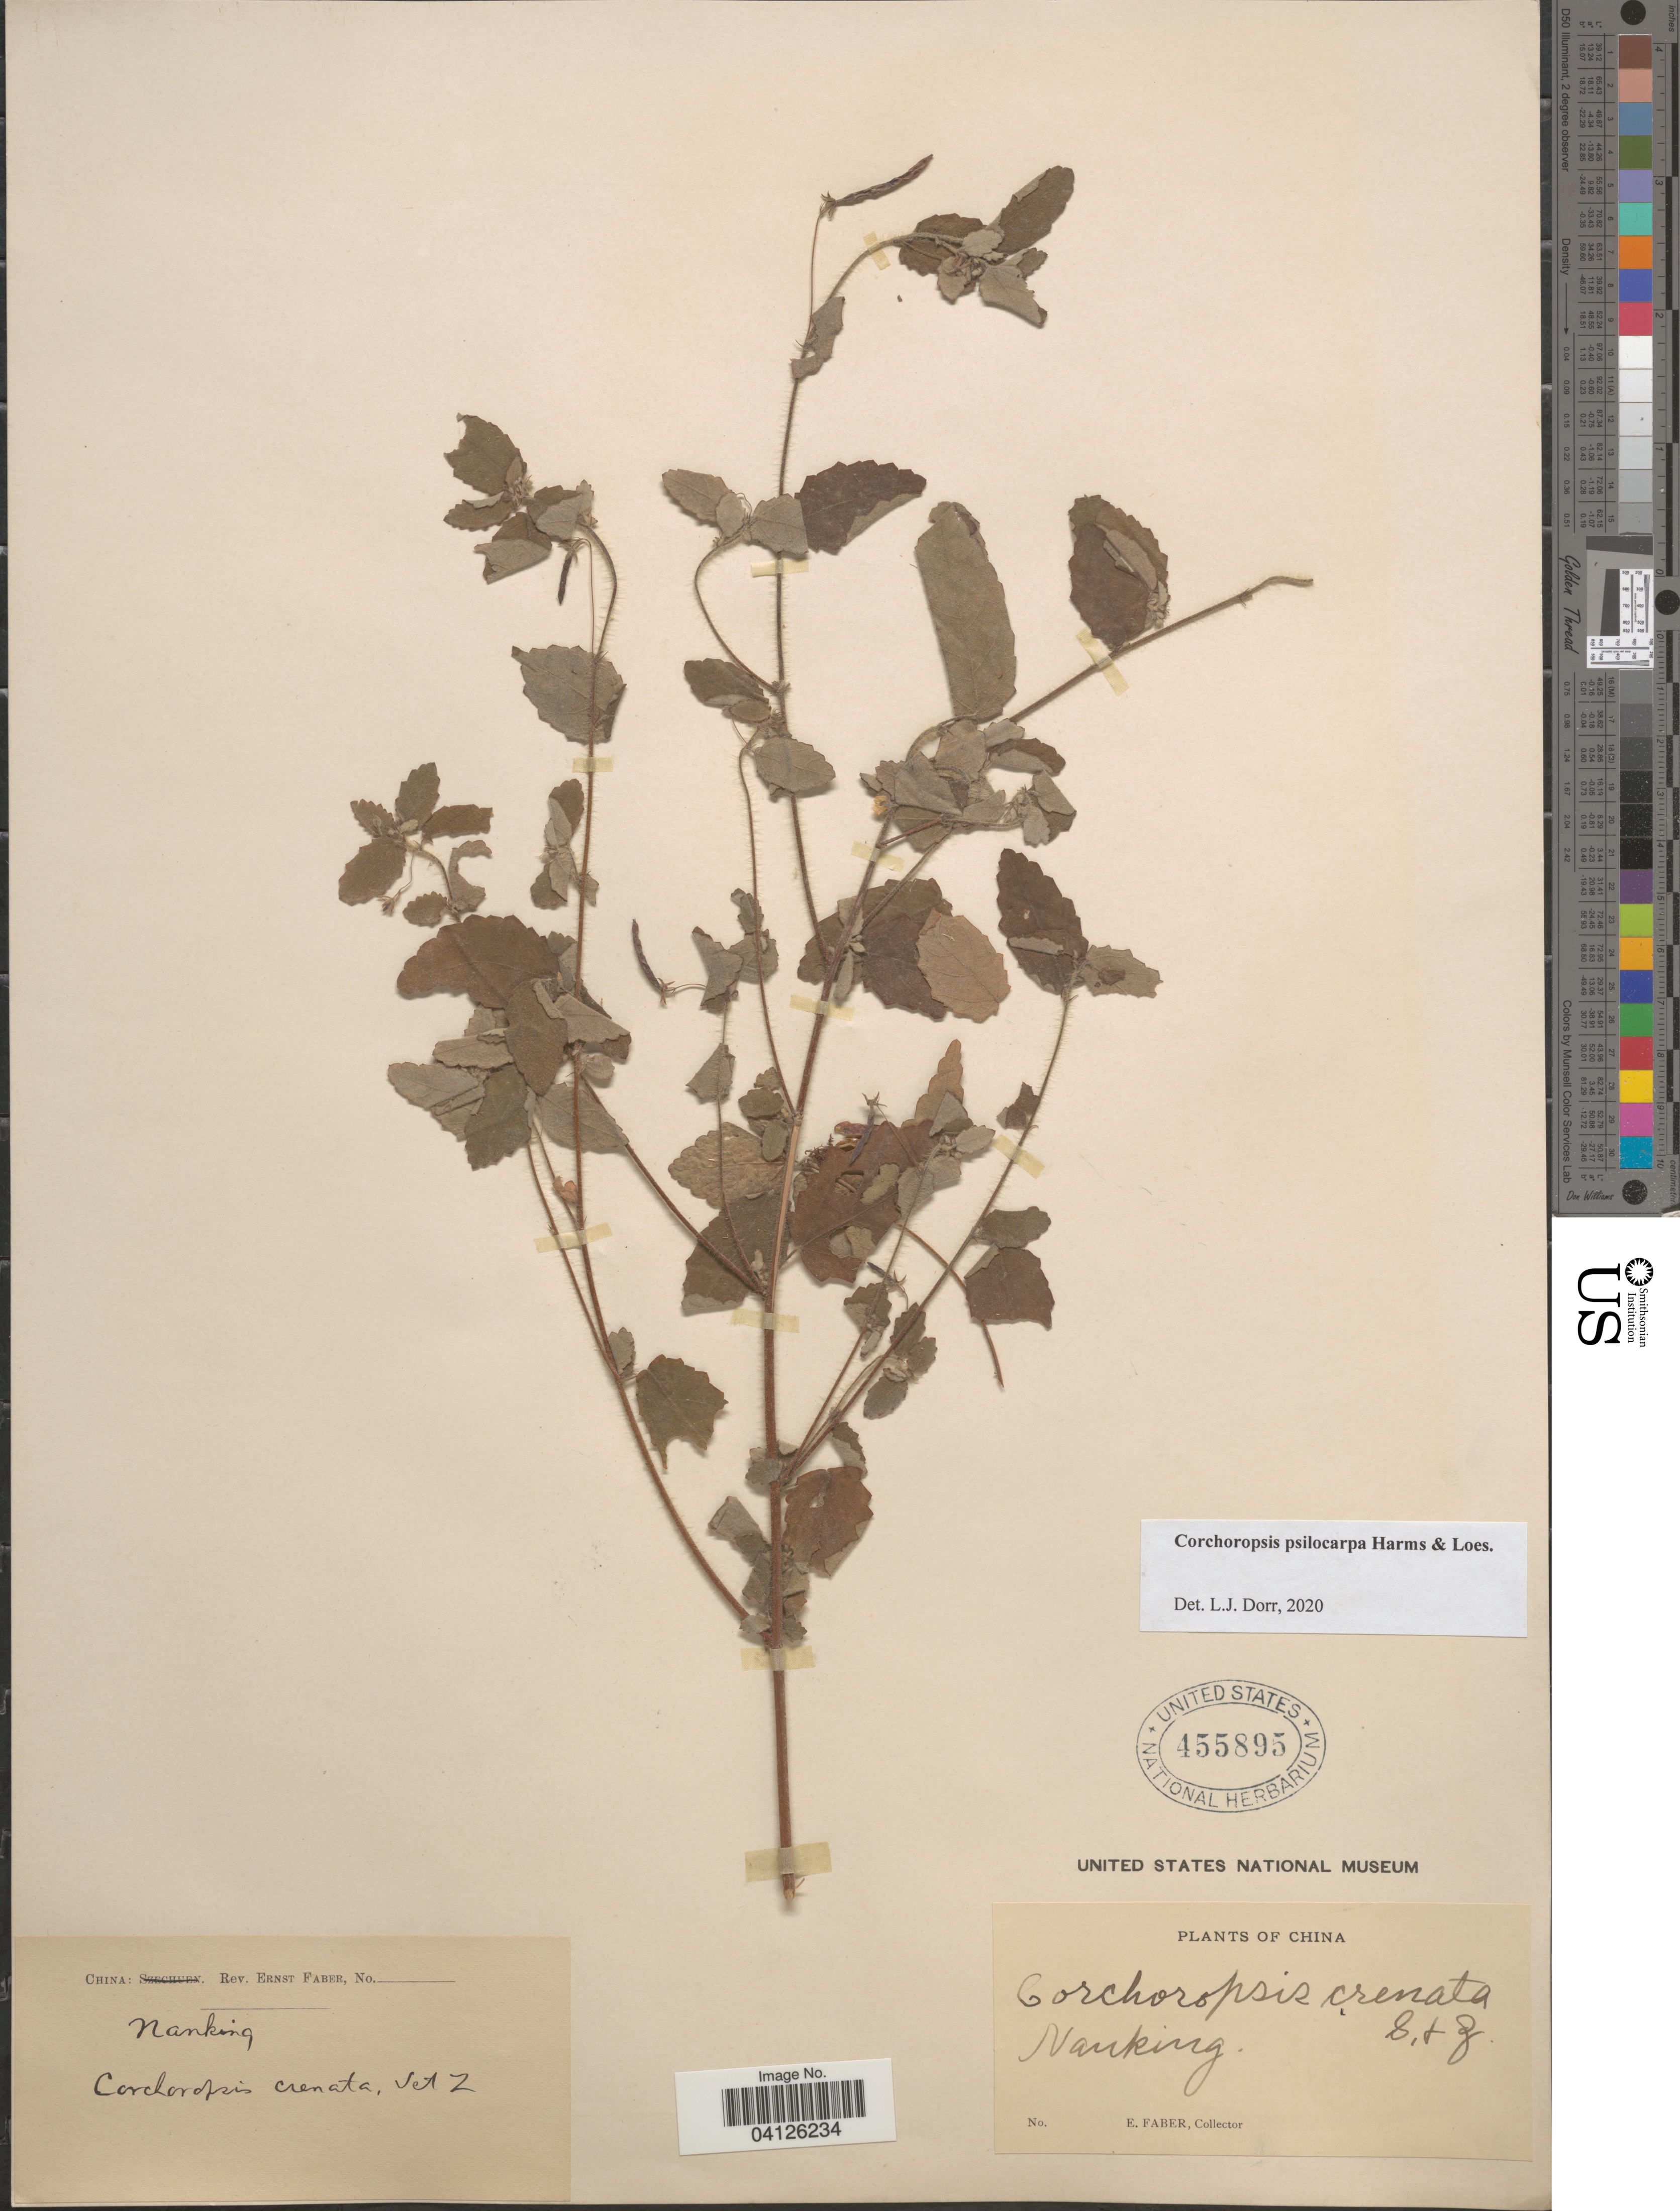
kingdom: Plantae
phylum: Tracheophyta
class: Magnoliopsida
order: Malvales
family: Malvaceae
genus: Corchoropsis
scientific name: Corchoropsis psilocarpa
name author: Harms & Loes.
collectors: E. Faber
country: China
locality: Nanking.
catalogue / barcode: US 455895